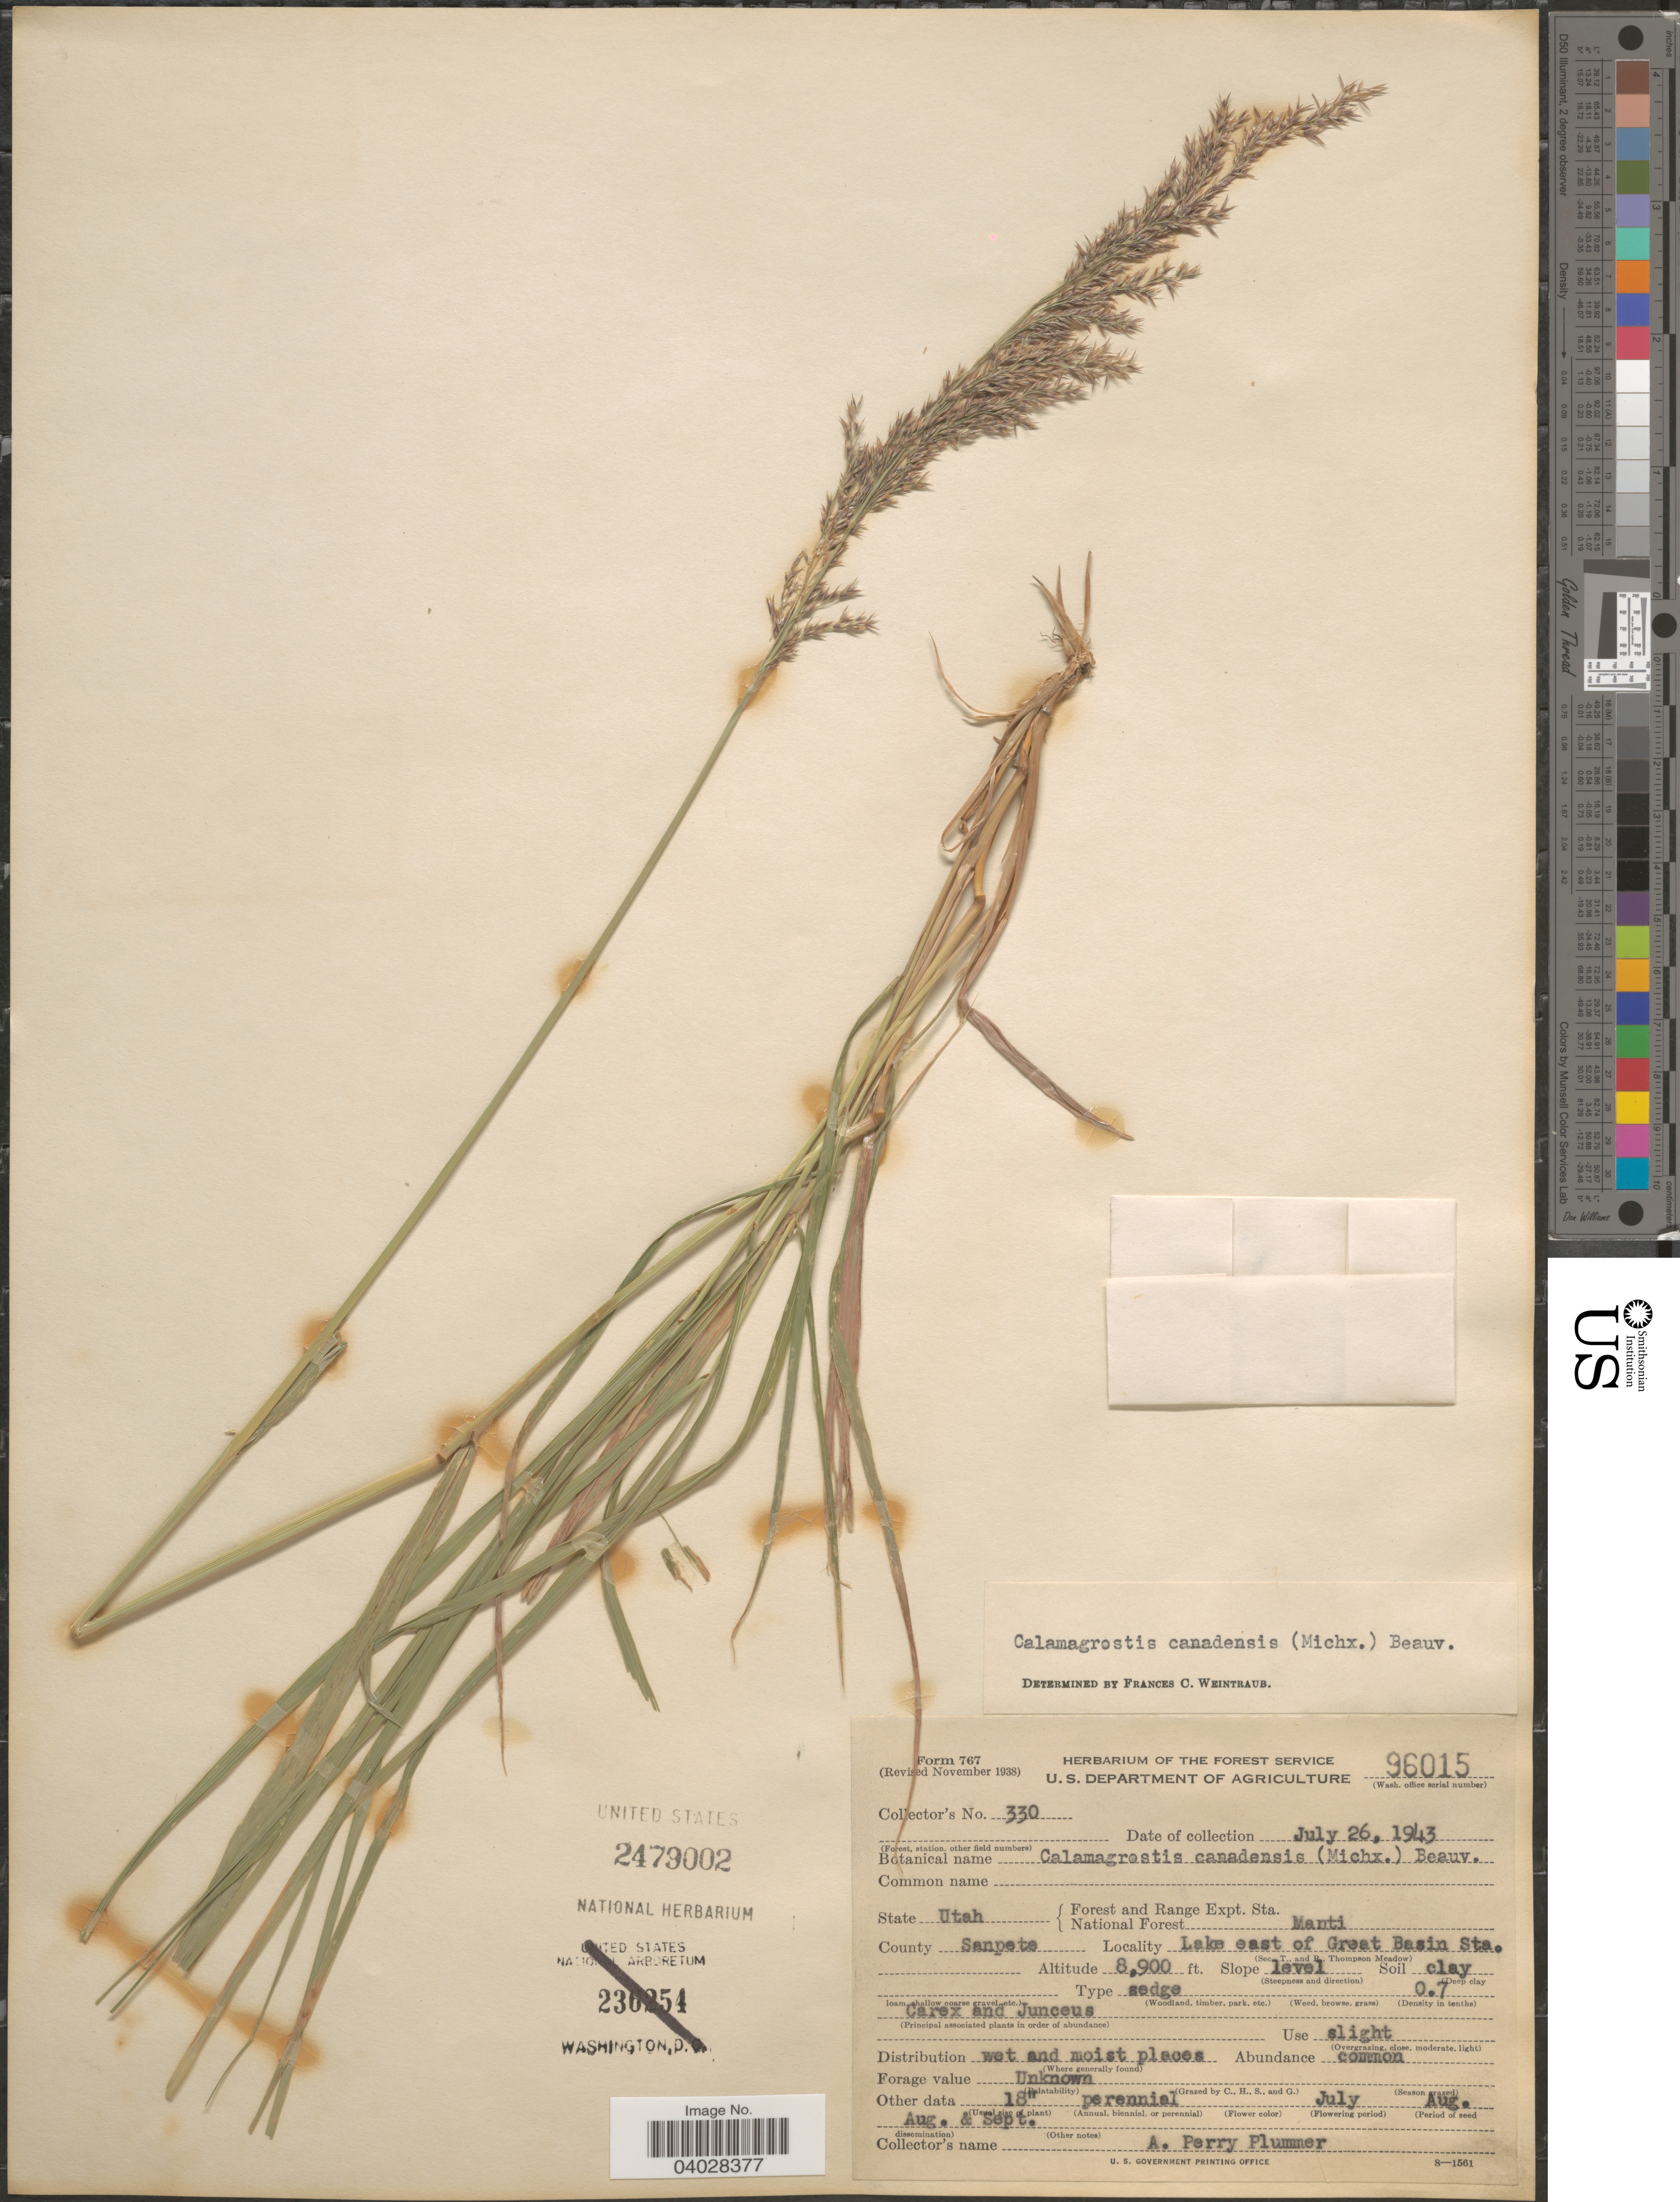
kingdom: Plantae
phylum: Tracheophyta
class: Liliopsida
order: Poales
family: Poaceae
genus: Calamagrostis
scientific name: Calamagrostis canadensis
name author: (Michx.) P. Beauv.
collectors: A. Plummer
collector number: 330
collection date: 1943-07-26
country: United States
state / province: Utah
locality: National Forest Manti. County Sanpete. Lake east of Great Basin Sta.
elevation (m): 2713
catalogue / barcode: US 2479002